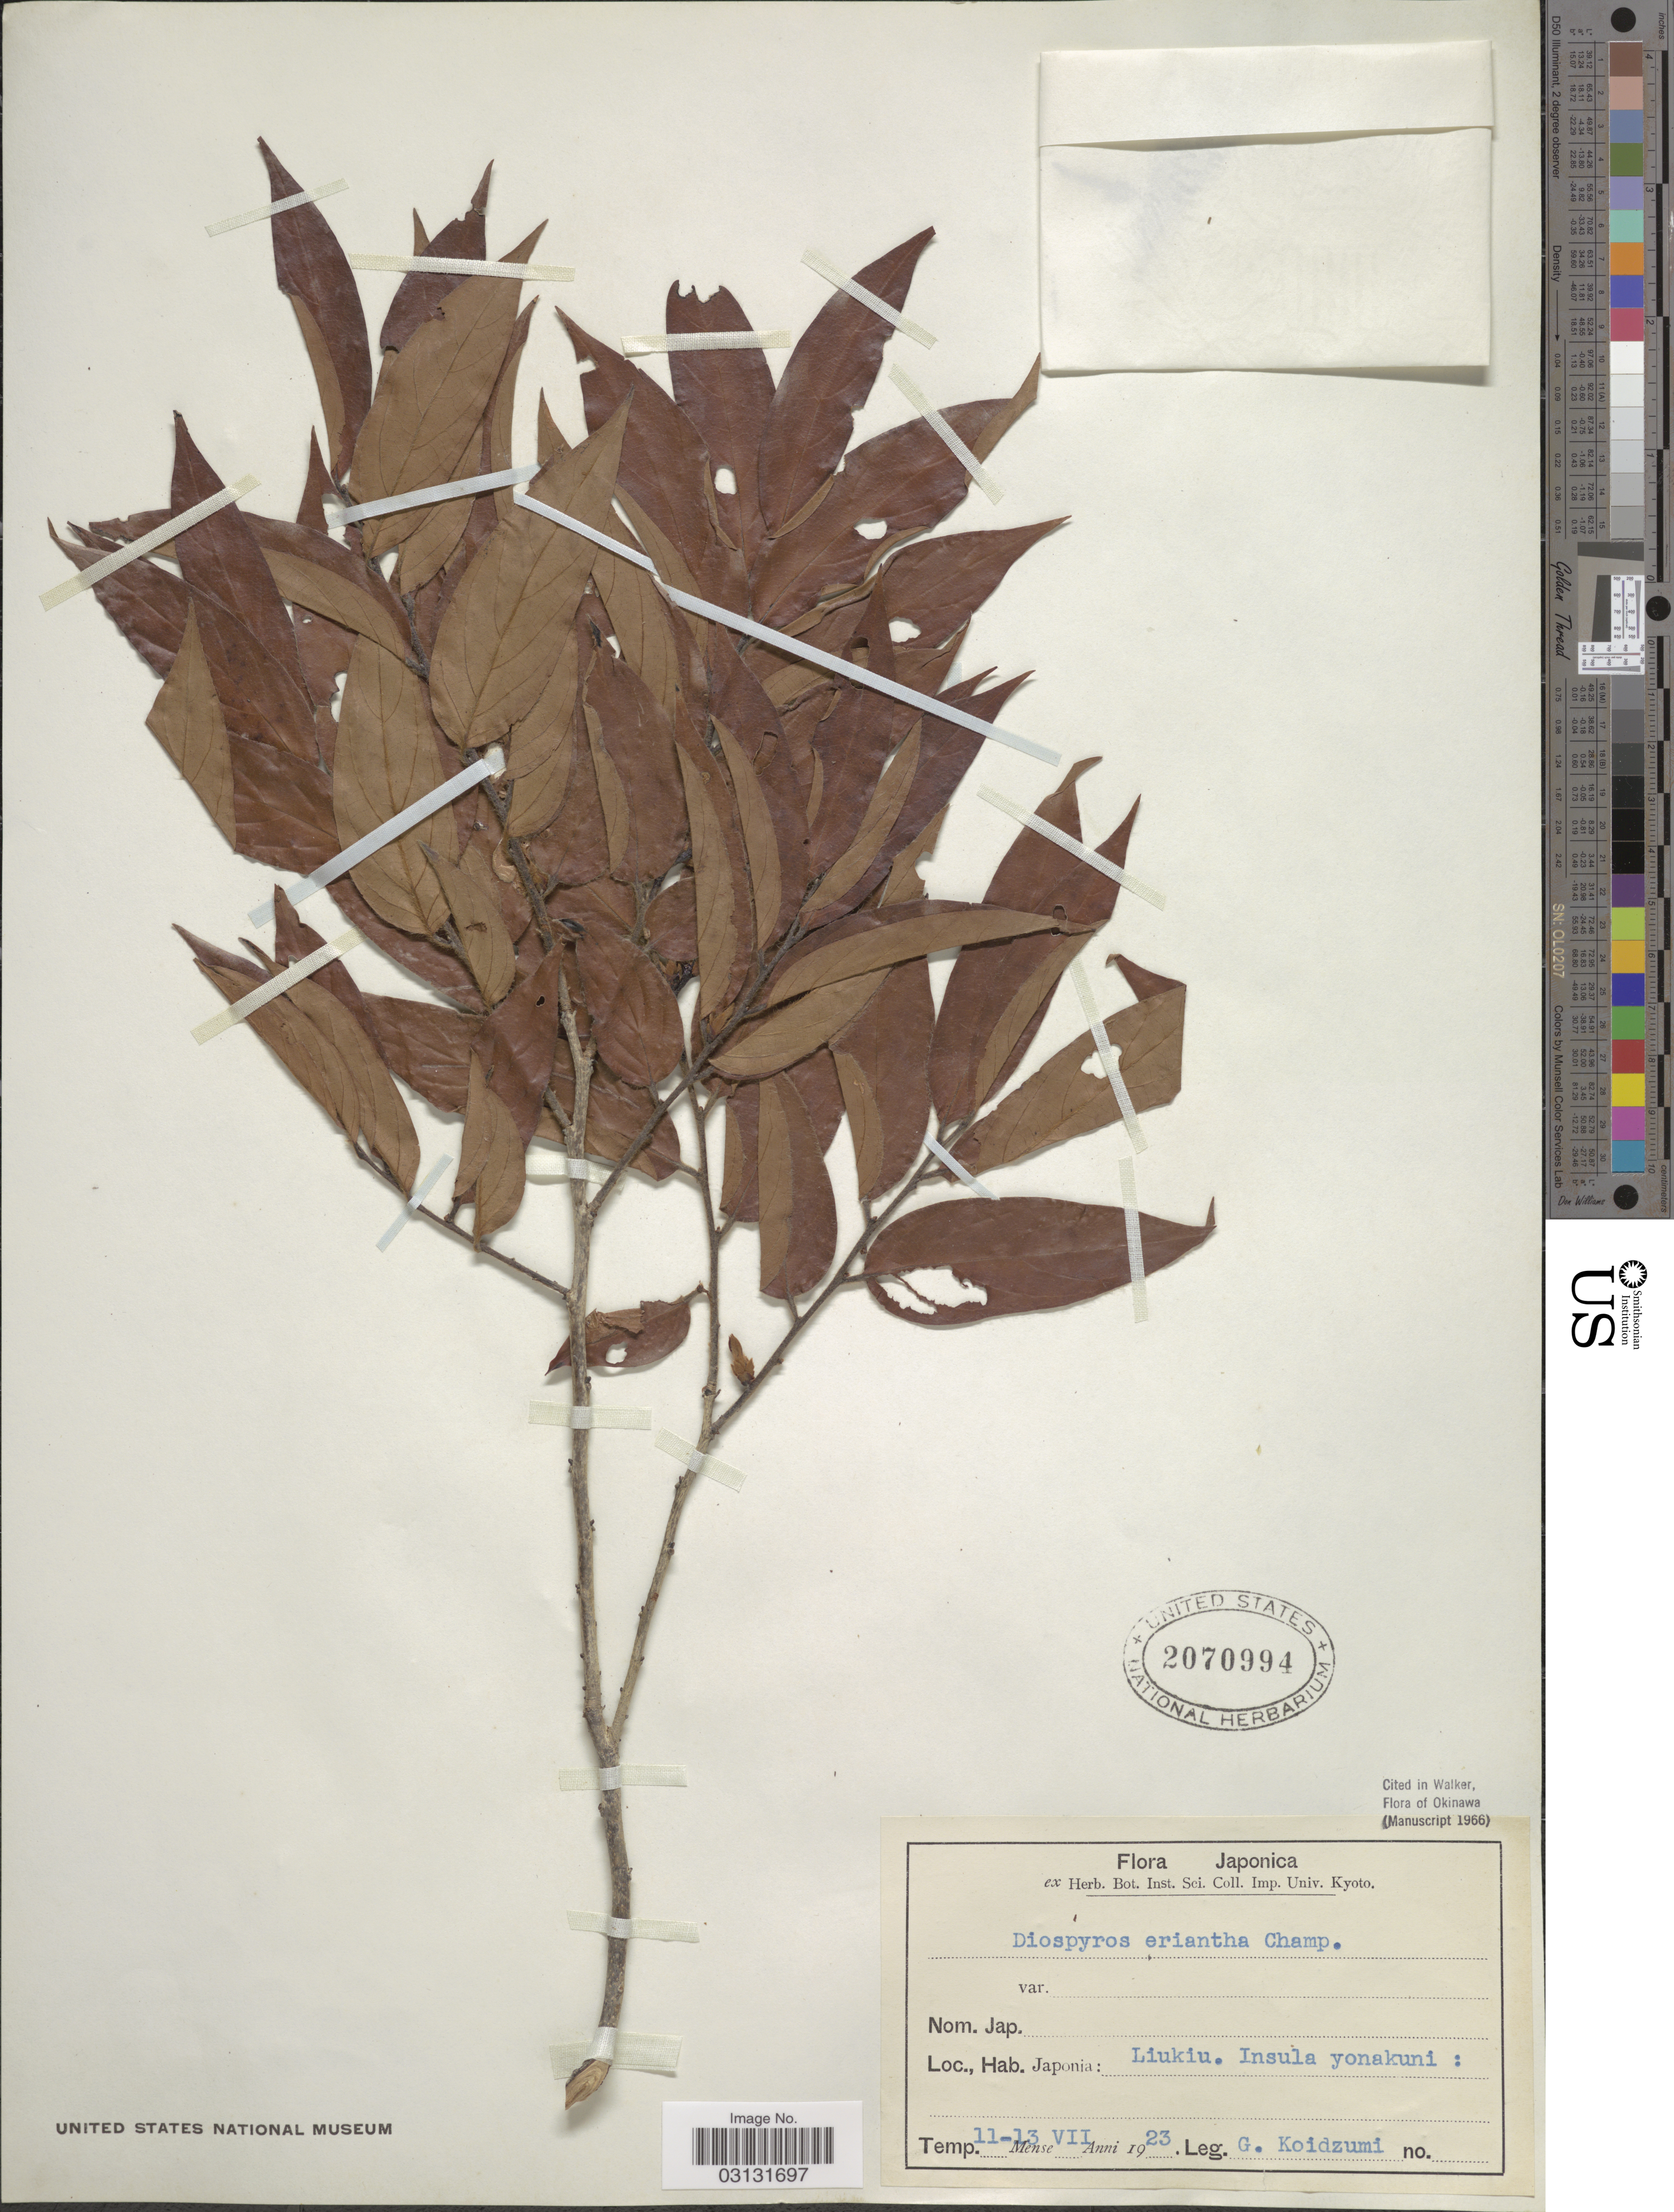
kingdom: Plantae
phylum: Tracheophyta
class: Magnoliopsida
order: Ericales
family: Ebenaceae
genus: Diospyros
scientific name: Diospyros eriantha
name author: Champ. ex Benth.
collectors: G. Koidzumi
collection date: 1923-07-11/1923-07-13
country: Japan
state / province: Okinawa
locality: Liukiu. Insula yonakuni.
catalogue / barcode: US 2070994